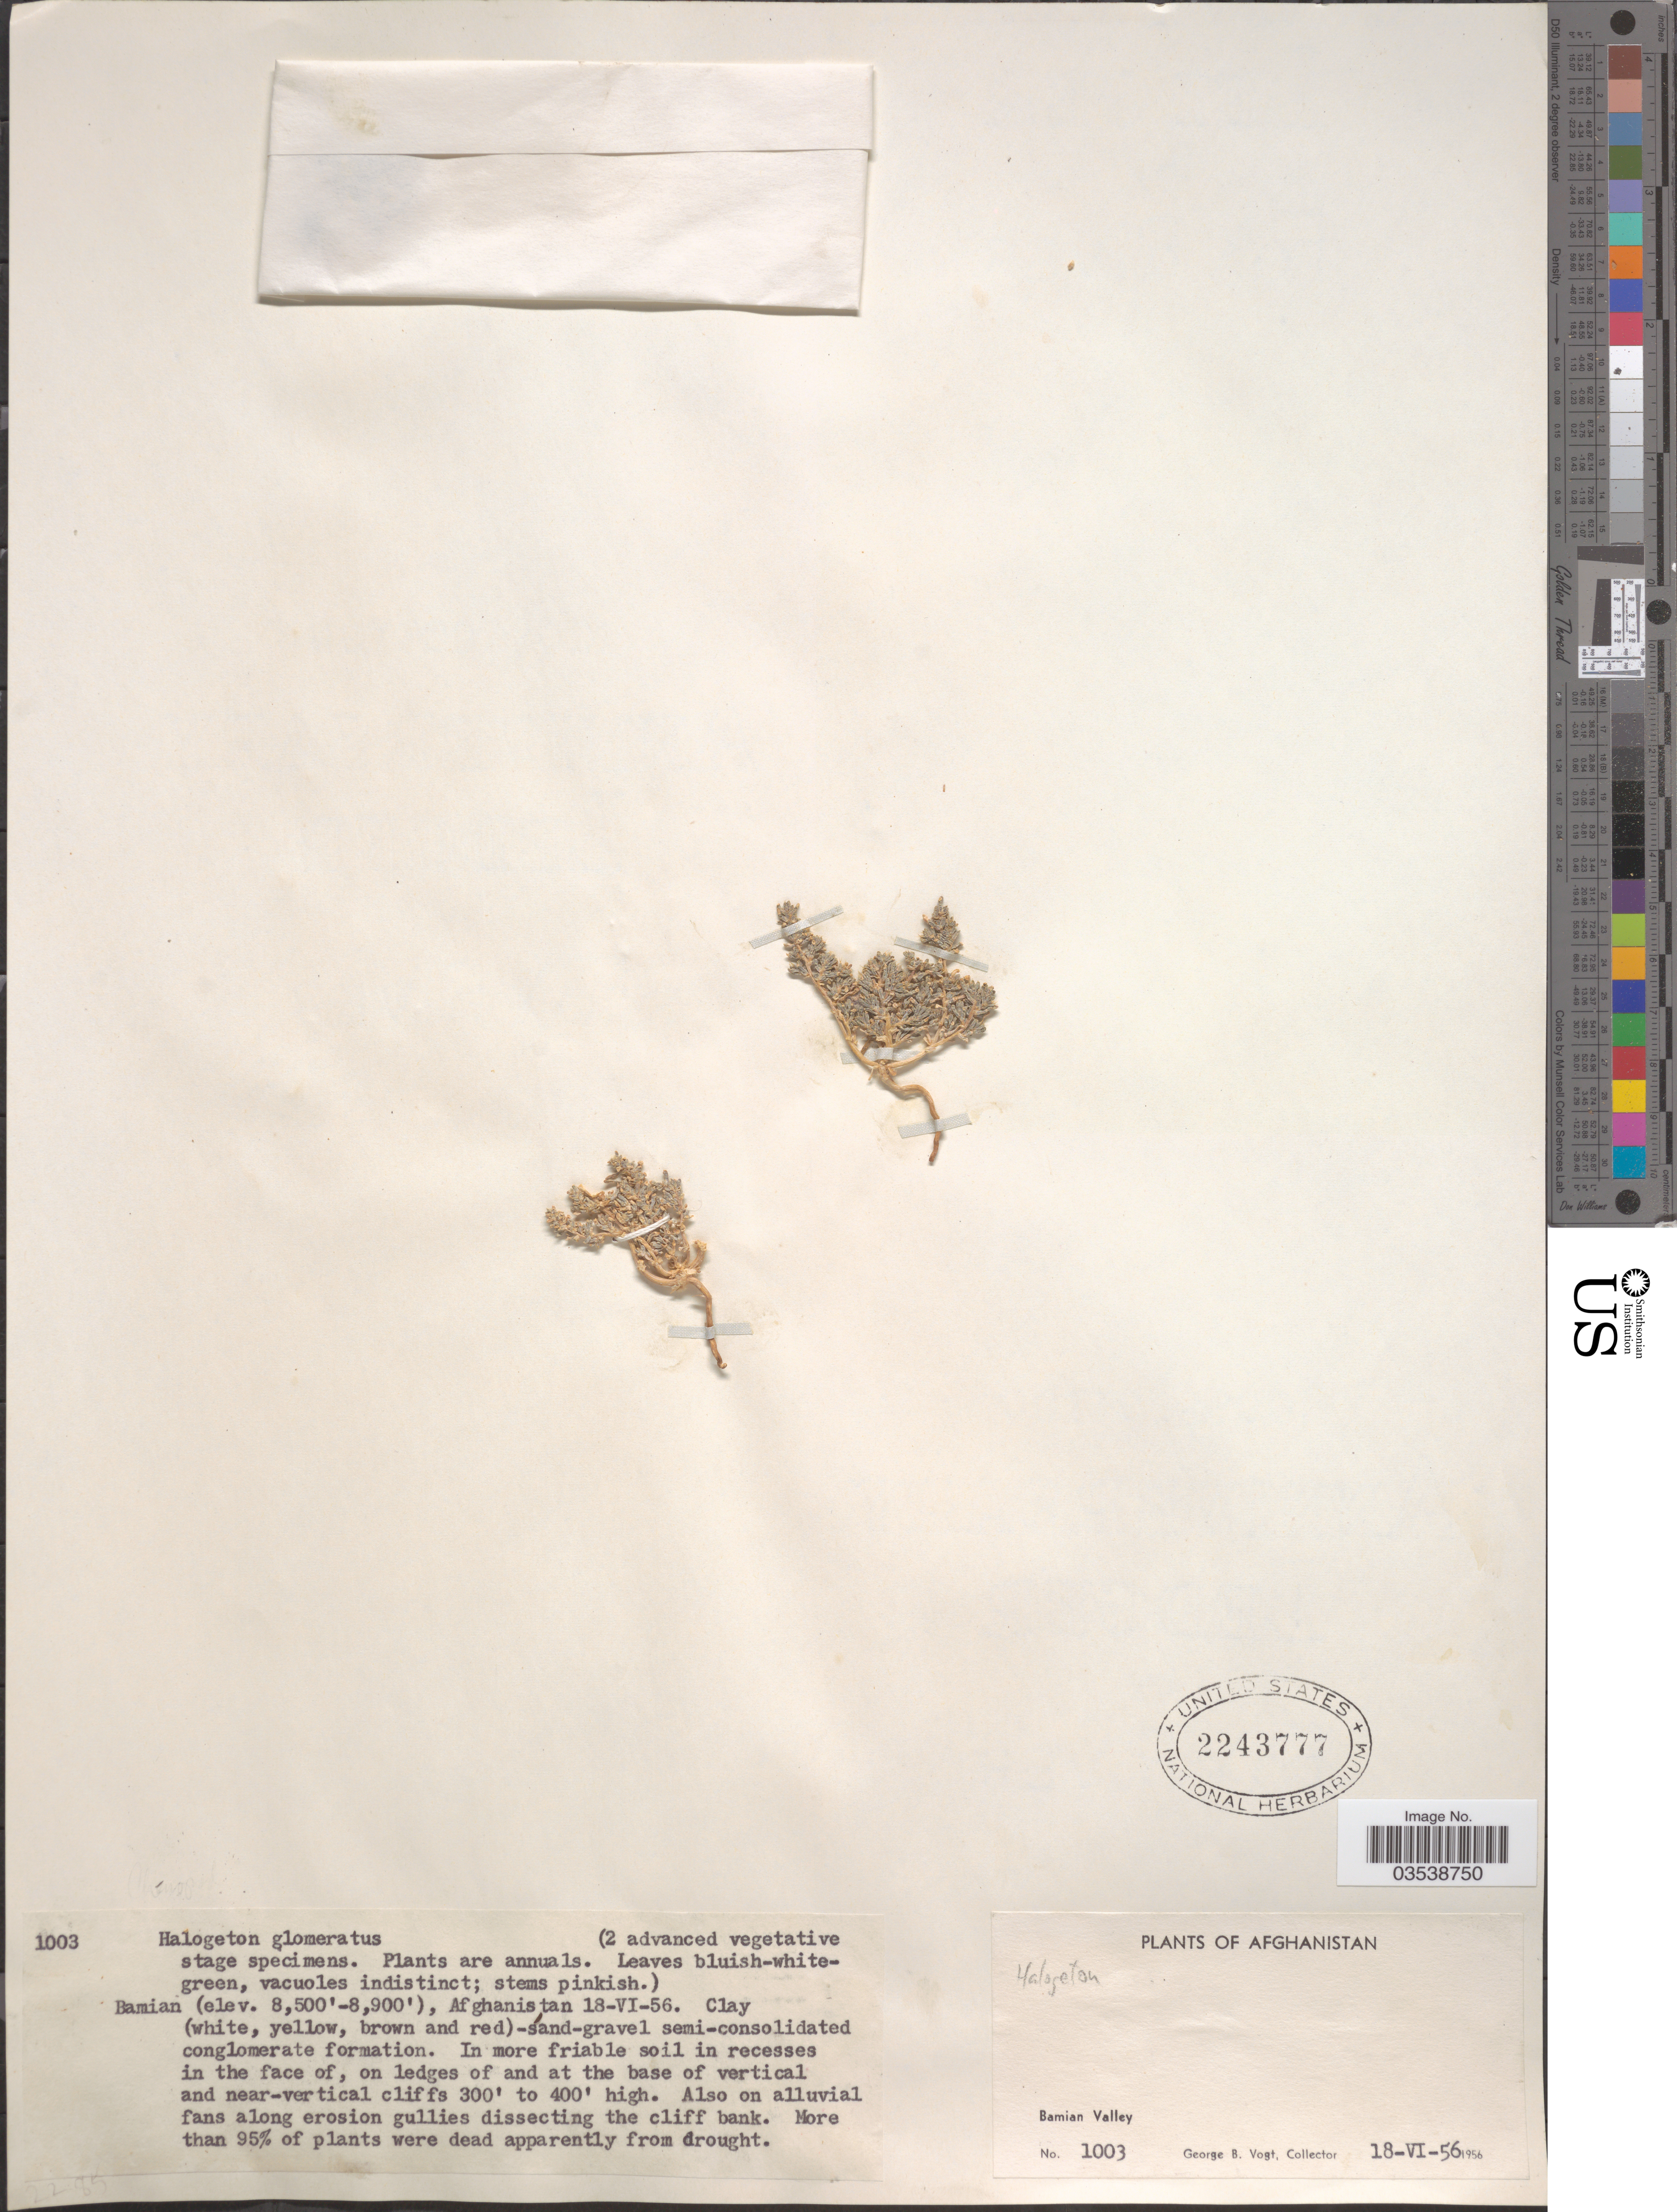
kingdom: Plantae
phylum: Tracheophyta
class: Magnoliopsida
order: Caryophyllales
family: Amaranthaceae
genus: Halogeton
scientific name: Halogeton sp.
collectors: G. B. Vogt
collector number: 1003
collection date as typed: Transcribed d/m/y: 18/6/56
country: Afghanistan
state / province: Bamian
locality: Bamian Valley. Bamian.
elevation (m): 2591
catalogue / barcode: US 2243777